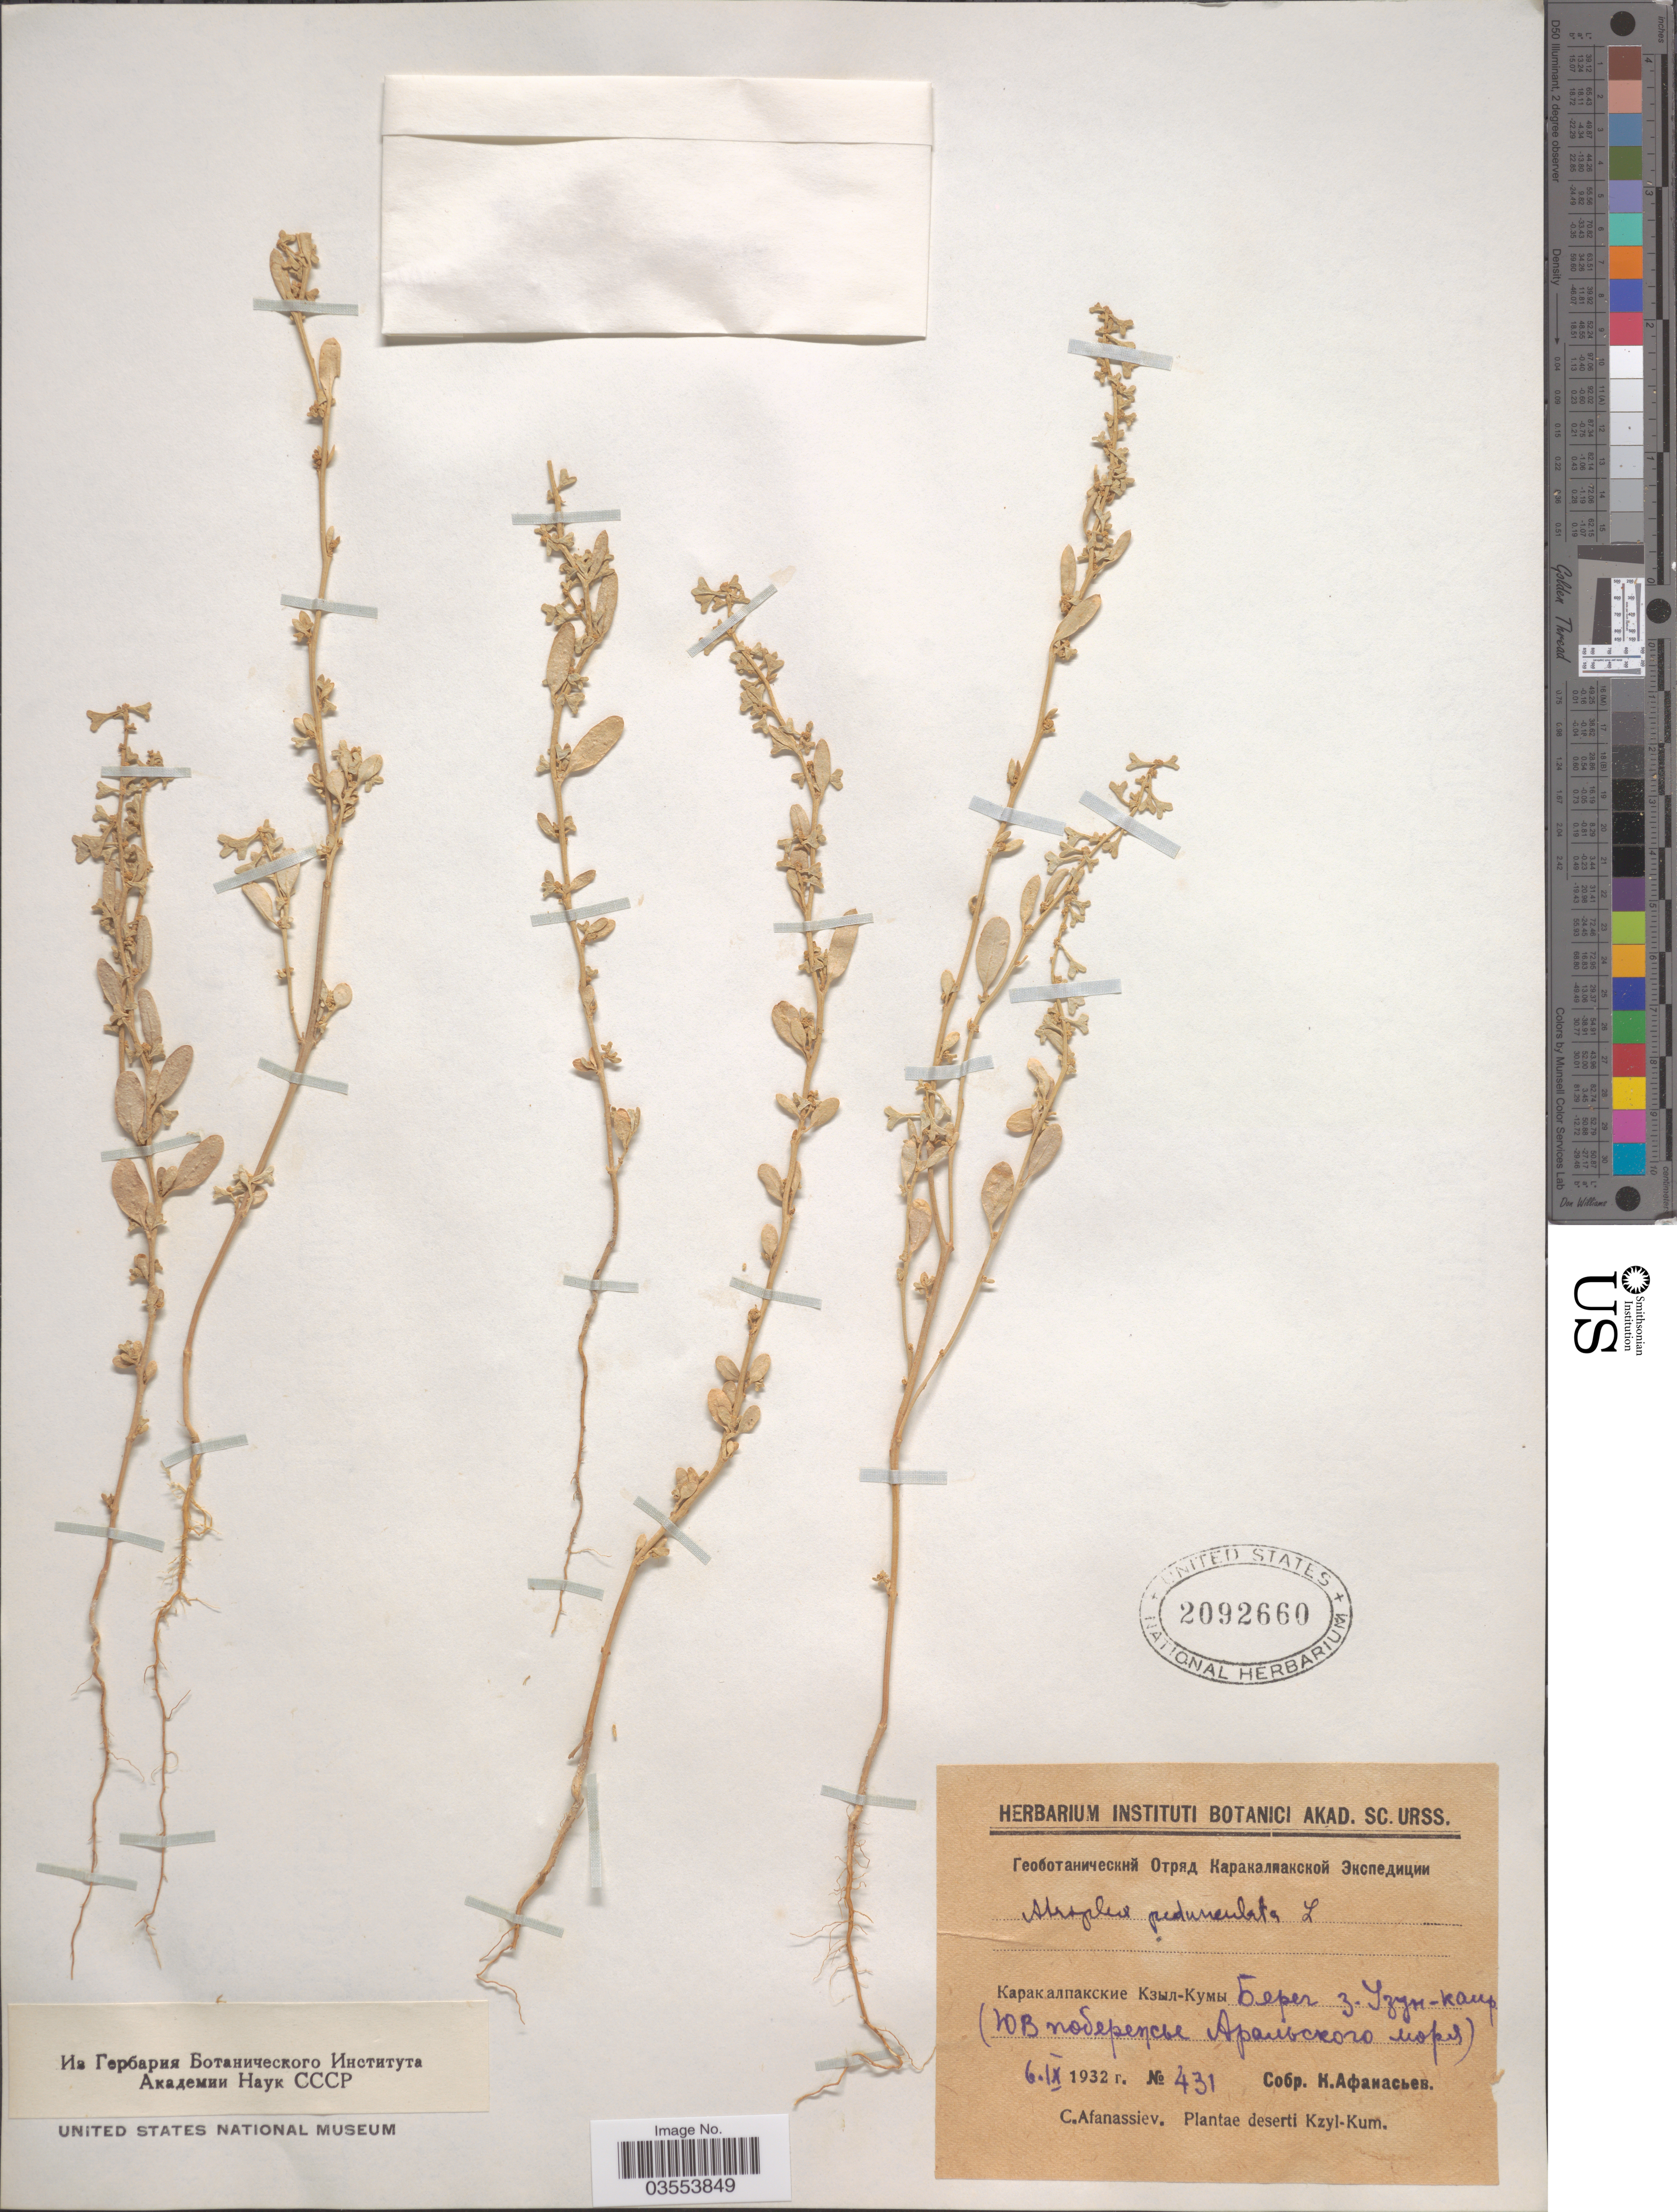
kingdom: Plantae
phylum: Tracheophyta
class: Magnoliopsida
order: Caryophyllales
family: Amaranthaceae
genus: Atriplex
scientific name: Atriplex pedunculata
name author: L.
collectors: K. Afanasiev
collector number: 431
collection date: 1932-09-06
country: Uzbekistan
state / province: Qoraqalpog'iston Republikasi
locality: Kyzylkum Desert, SE shore of Aral Sea.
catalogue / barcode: US 2092660